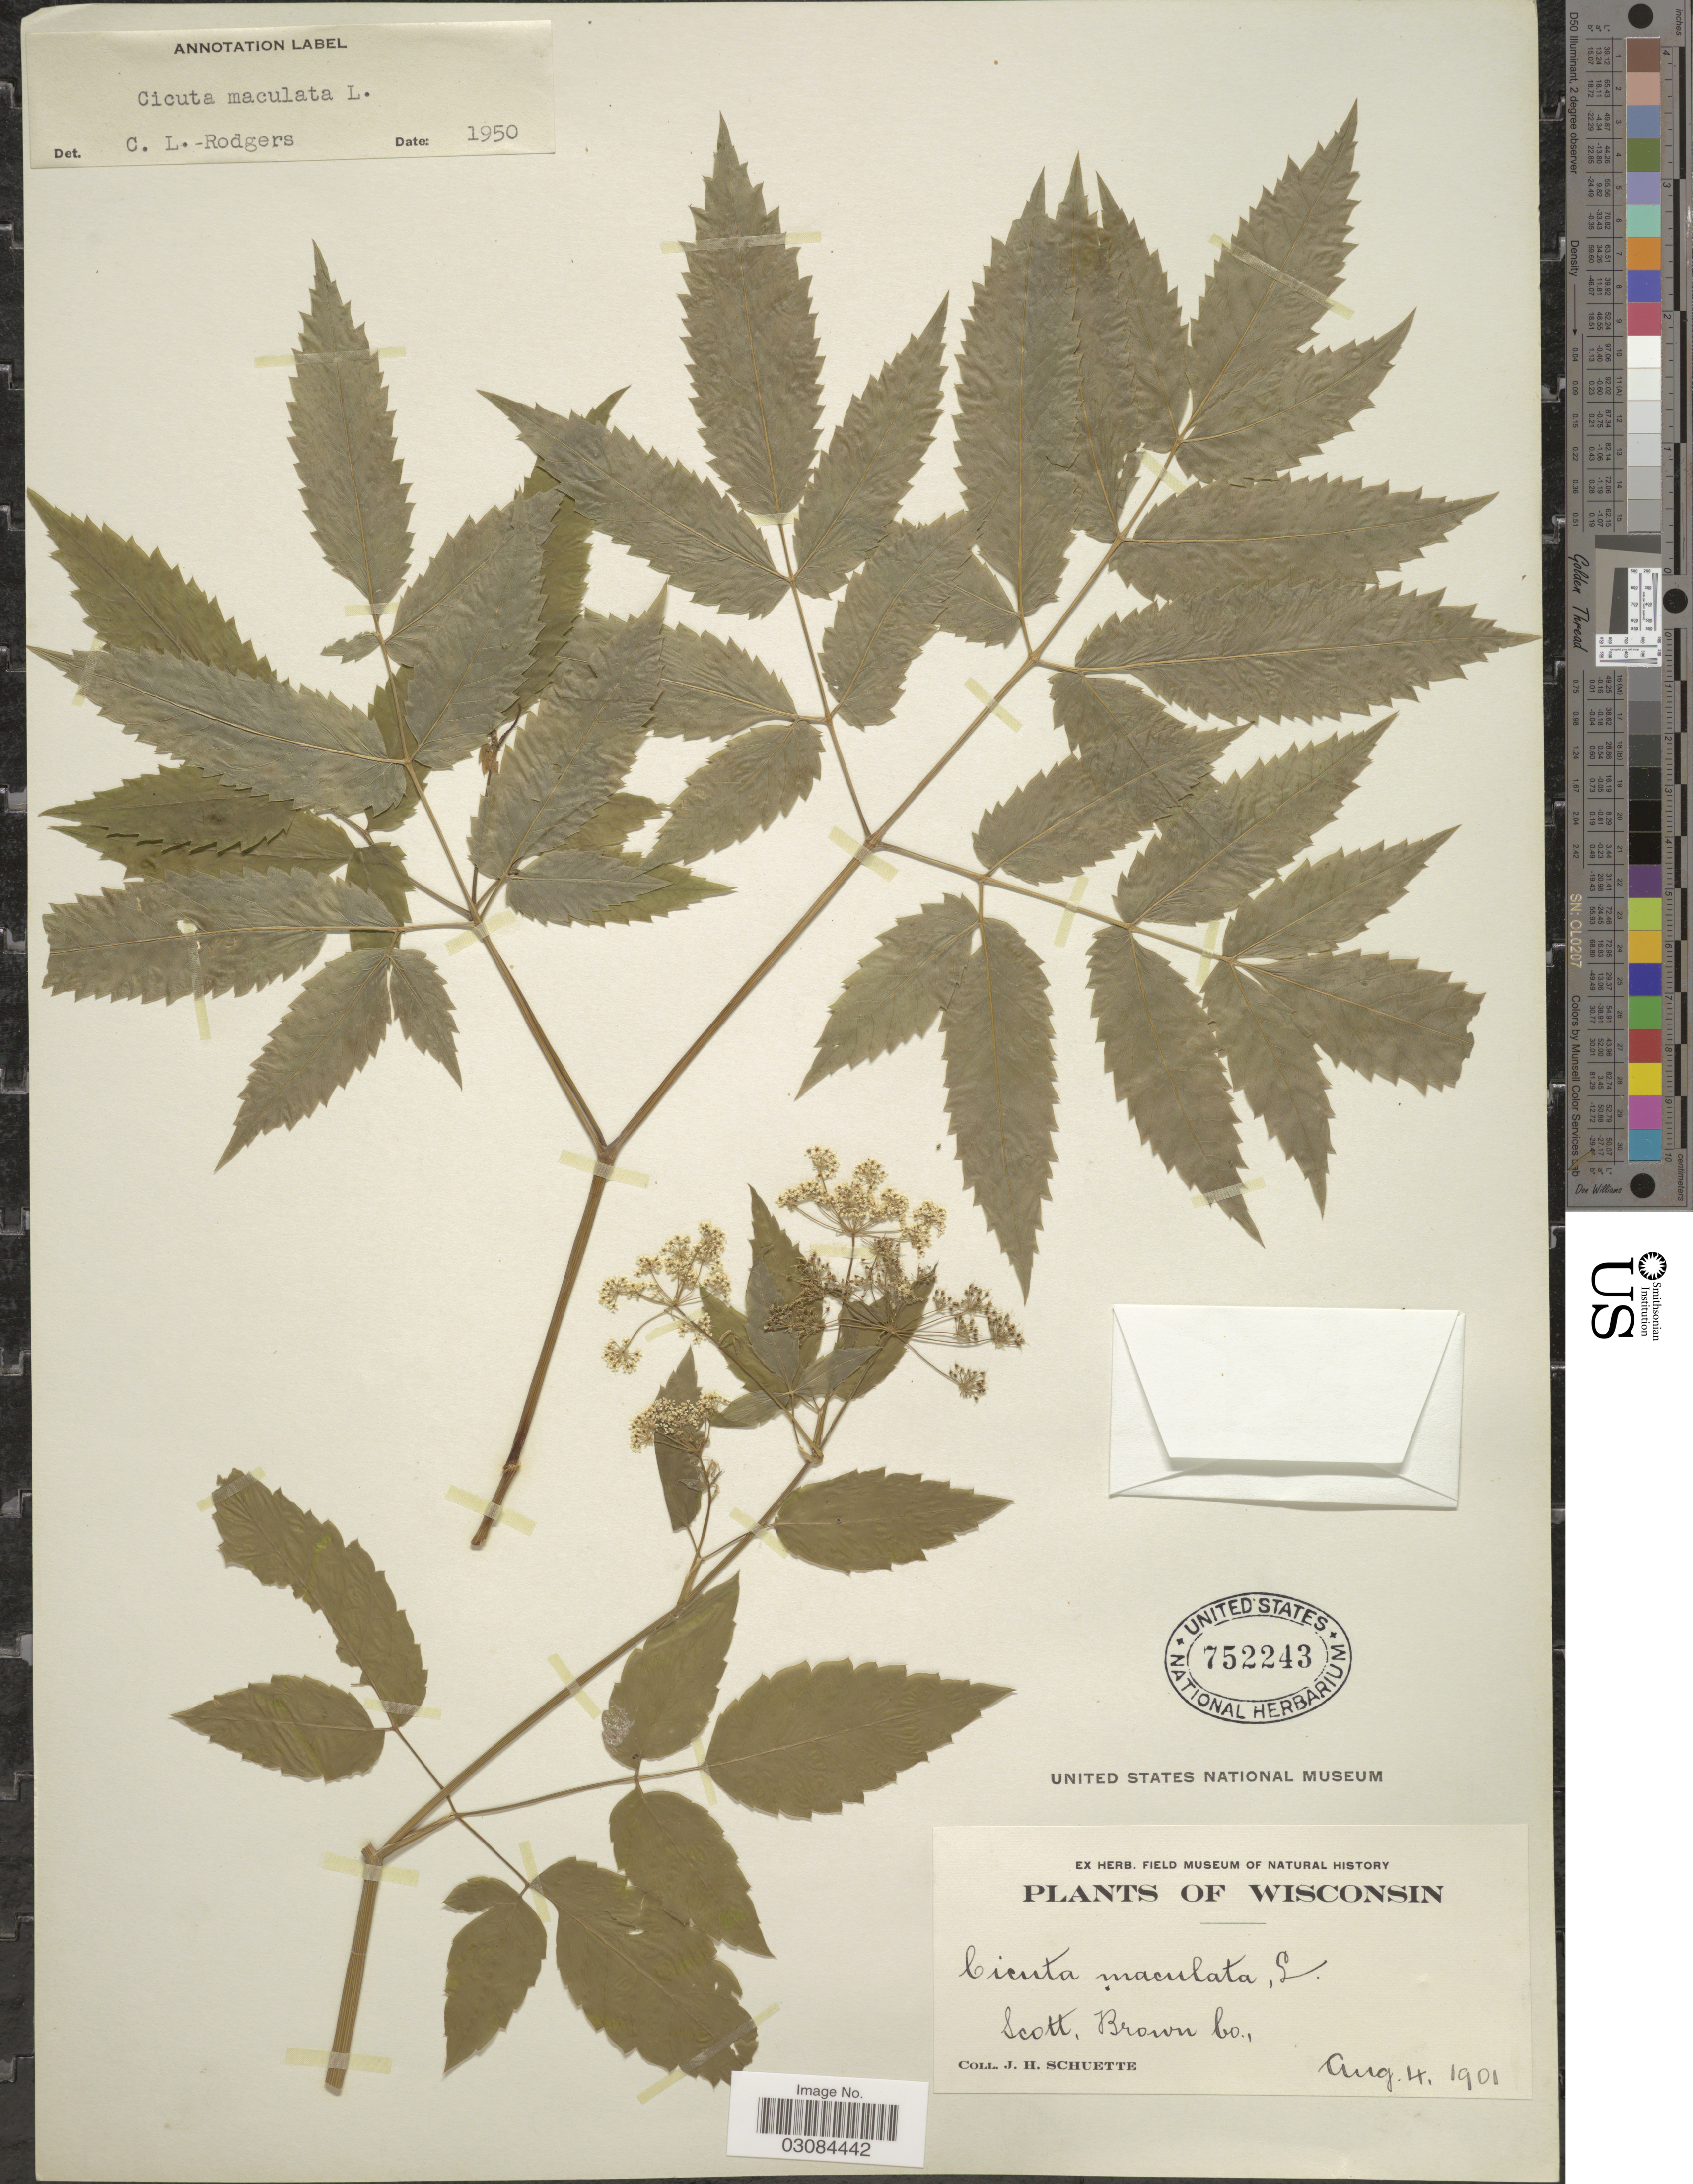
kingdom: Plantae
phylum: Tracheophyta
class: Magnoliopsida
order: Apiales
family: Apiaceae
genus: Cicuta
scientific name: Cicuta maculata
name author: L.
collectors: J. H. Schuette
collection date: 1901-08-04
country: United States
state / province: Wisconsin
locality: Scott, Brown Co.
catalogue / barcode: US 752243